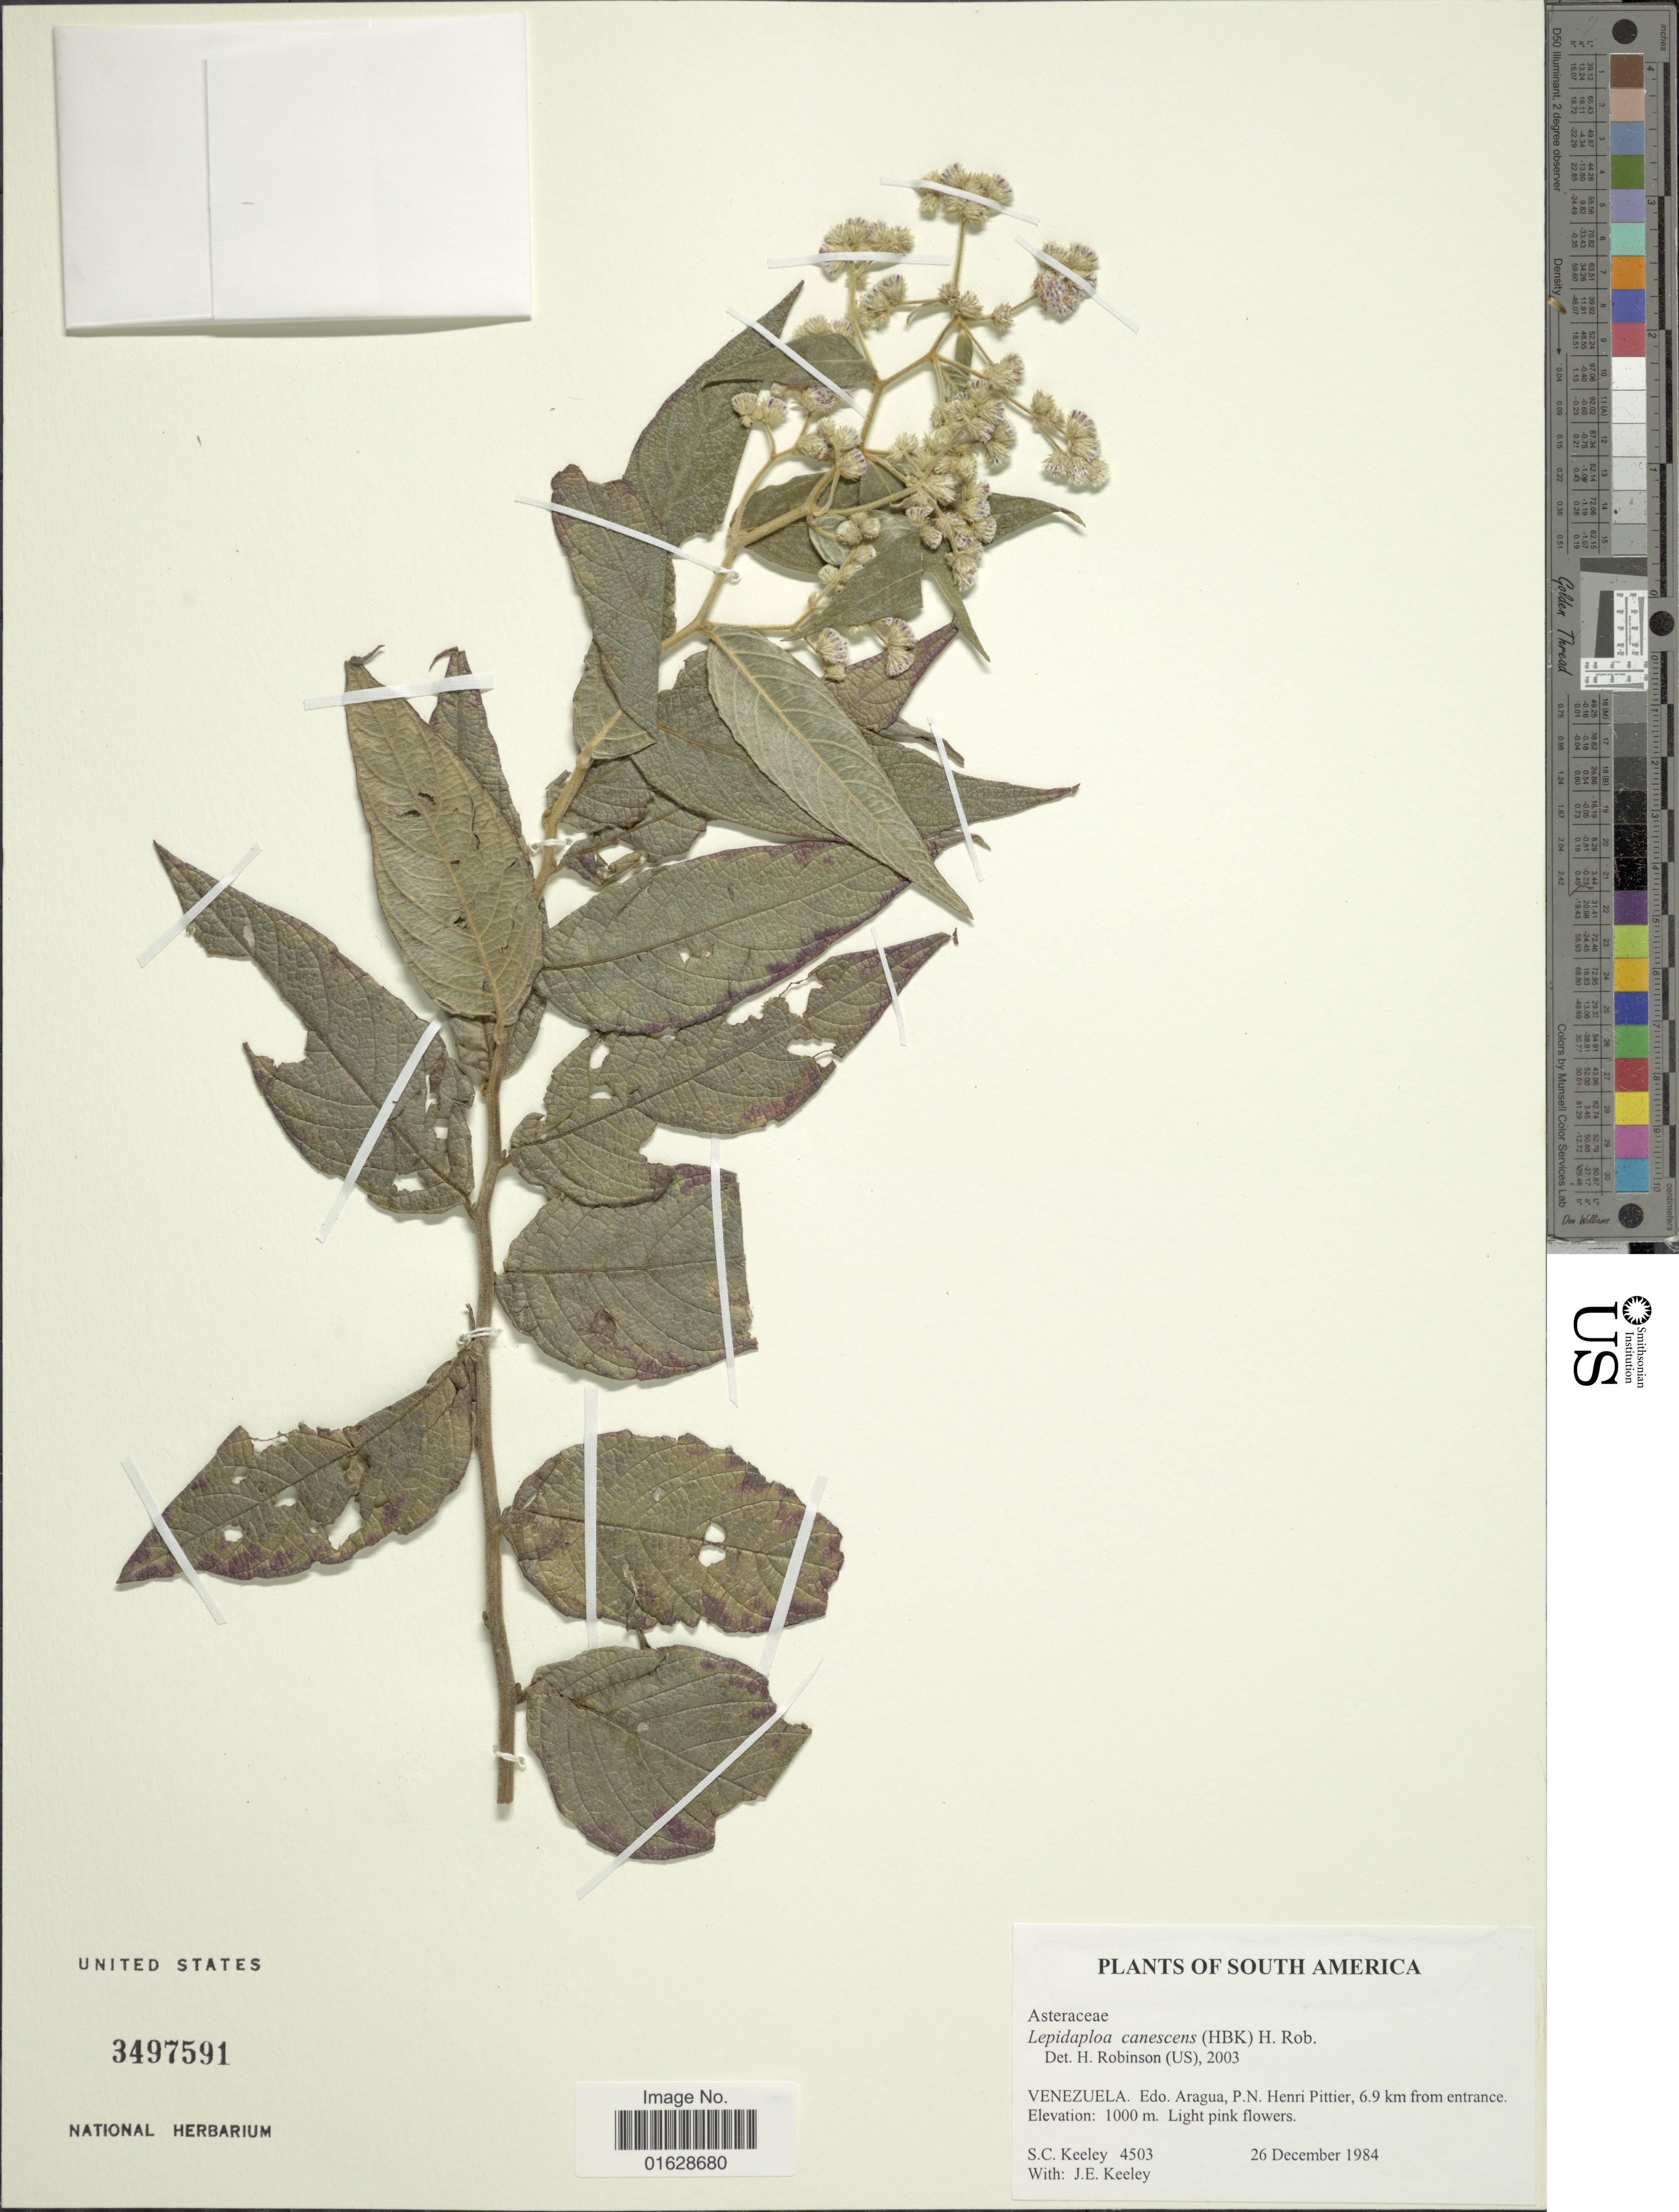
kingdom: Plantae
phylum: Tracheophyta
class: Magnoliopsida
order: Asterales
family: Asteraceae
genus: Lepidaploa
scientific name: Lepidaploa canescens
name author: (Kunth) H. Rob.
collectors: S. C. Keeley & J. E. Keeley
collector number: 4503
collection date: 1984-12-26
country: Venezuela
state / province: Aragua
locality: South America. Venezuela. Edo. Aragua, P. N. Henri Pittier, 6.7 km from entrance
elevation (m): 1000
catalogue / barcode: US 3497591